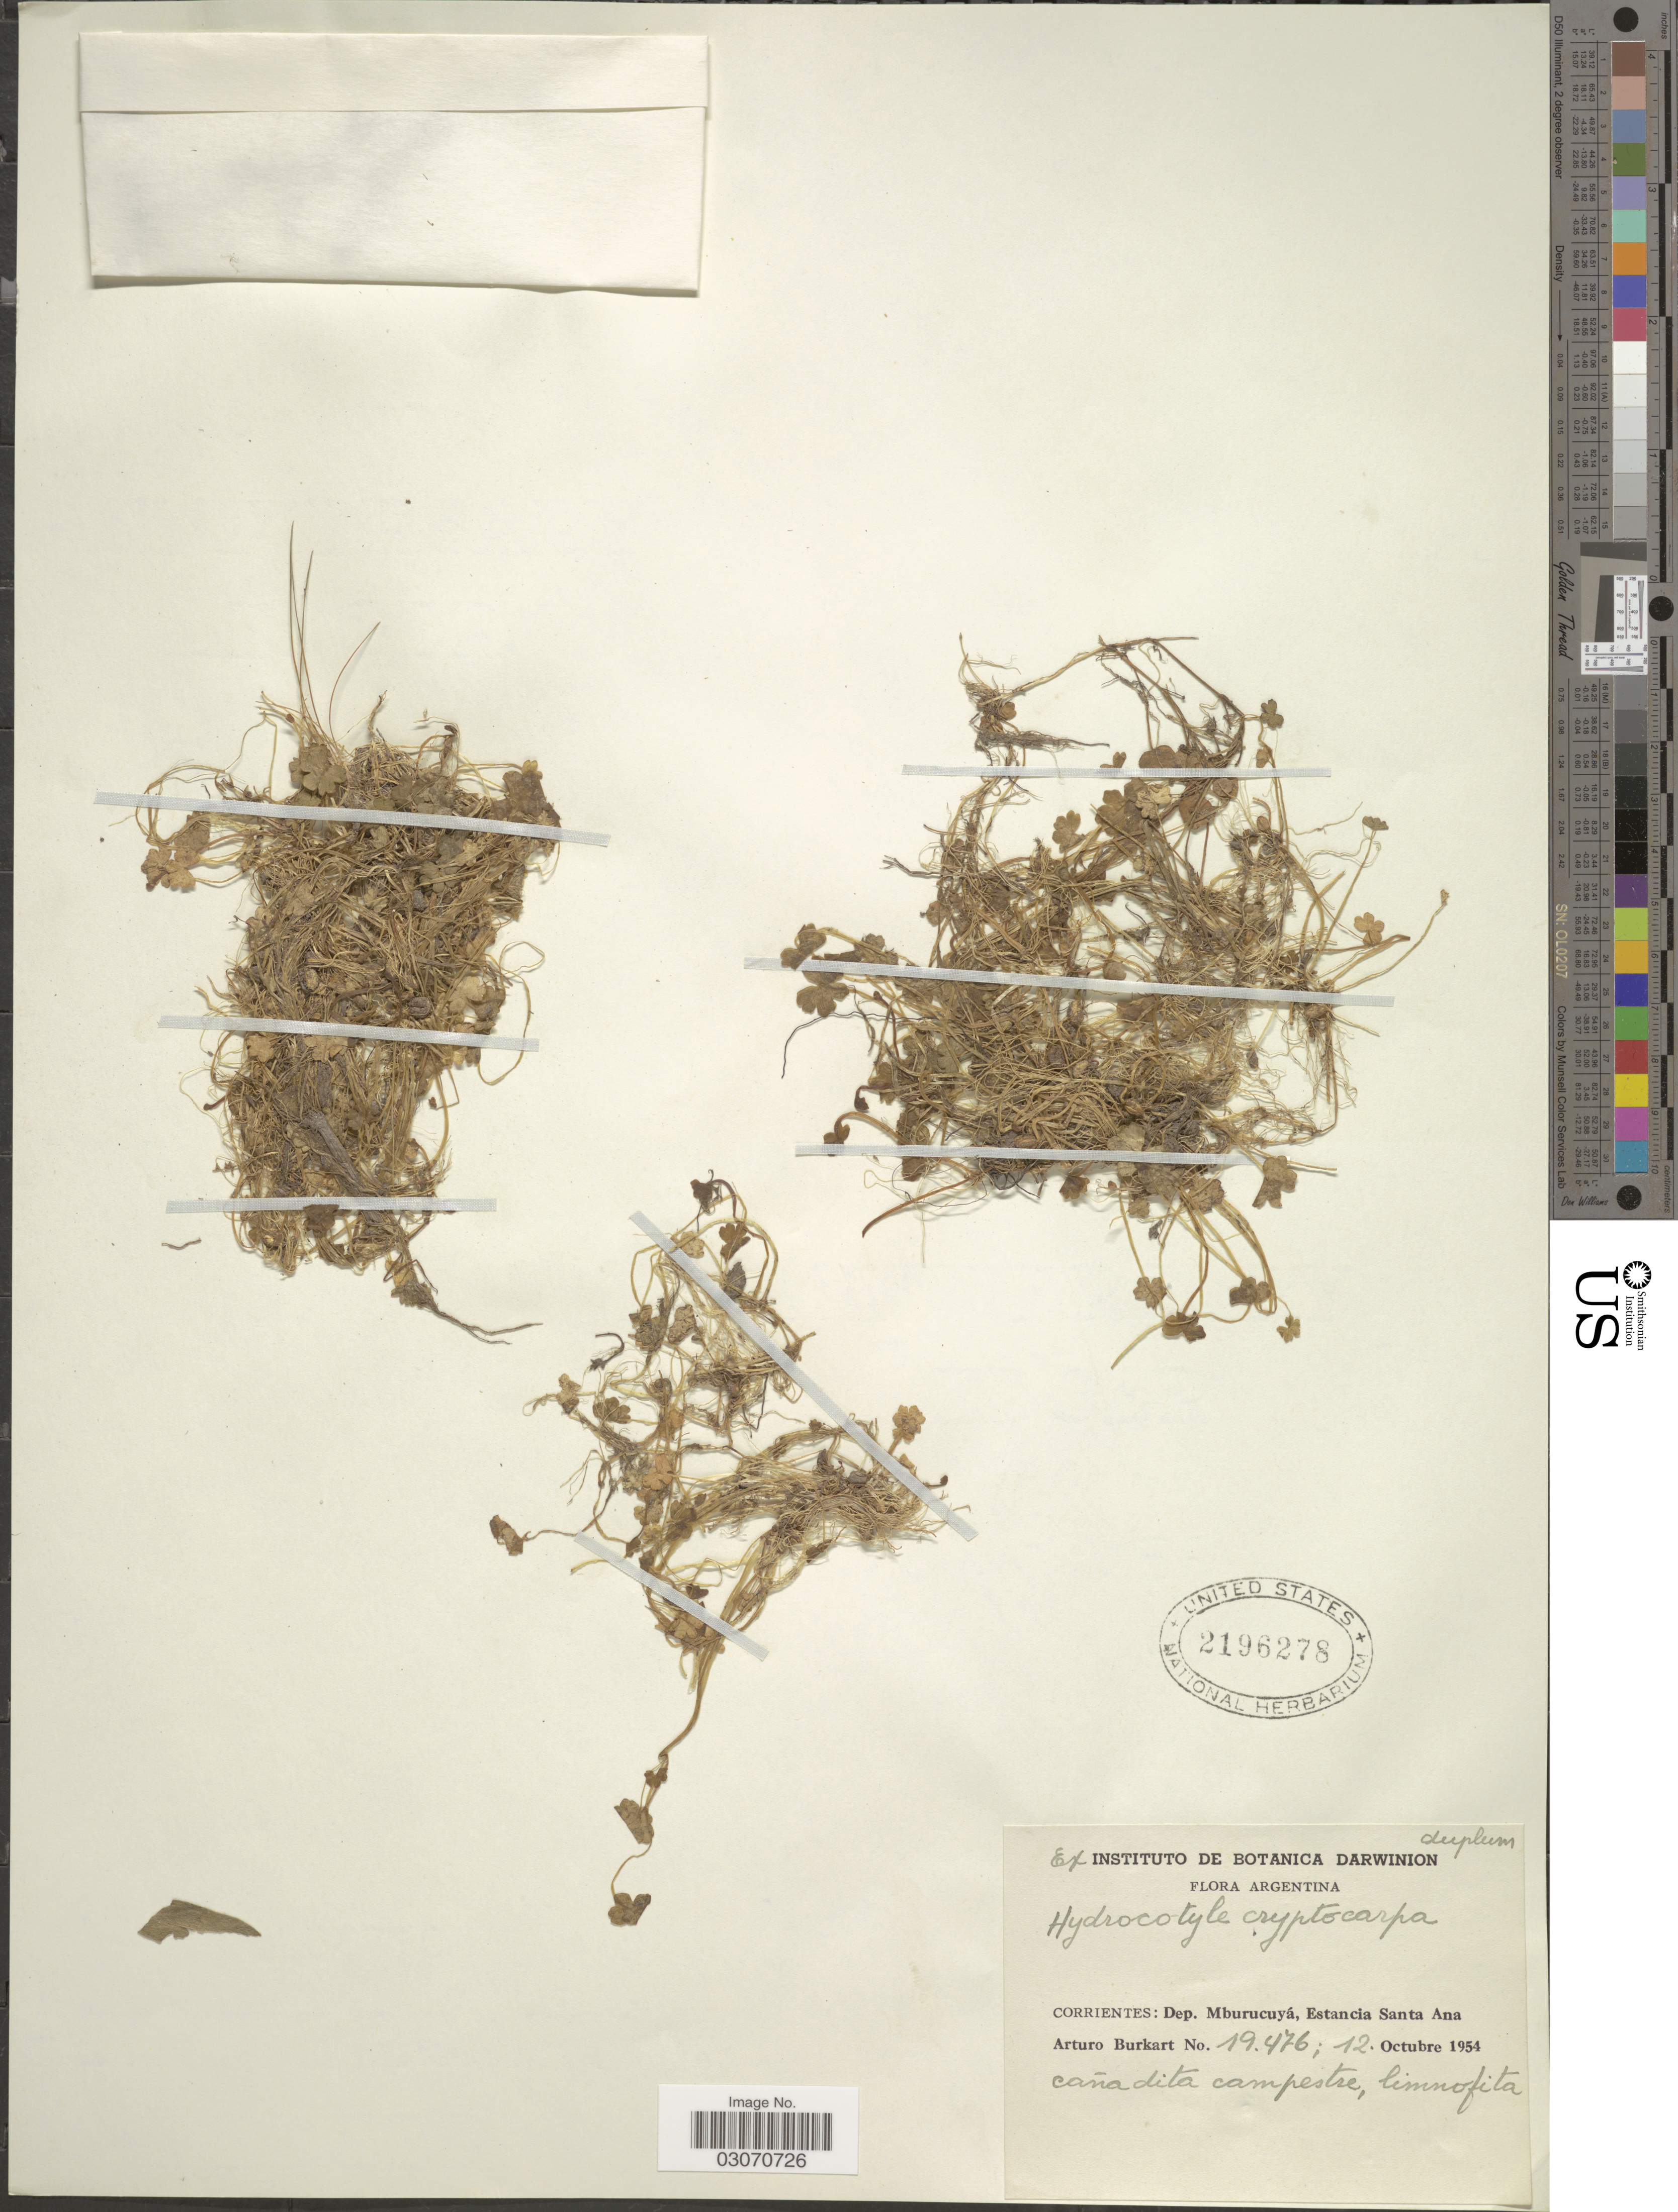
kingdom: Plantae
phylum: Tracheophyta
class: Magnoliopsida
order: Apiales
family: Araliaceae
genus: Hydrocotyle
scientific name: Hydrocotyle cryptocarpa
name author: Speg.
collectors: A. E. Burkart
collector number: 19476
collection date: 1954-10-12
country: Argentina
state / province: Corrientes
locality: Dep. Mburucuyá, Estancia Santa Ana.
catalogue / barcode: US 2196278